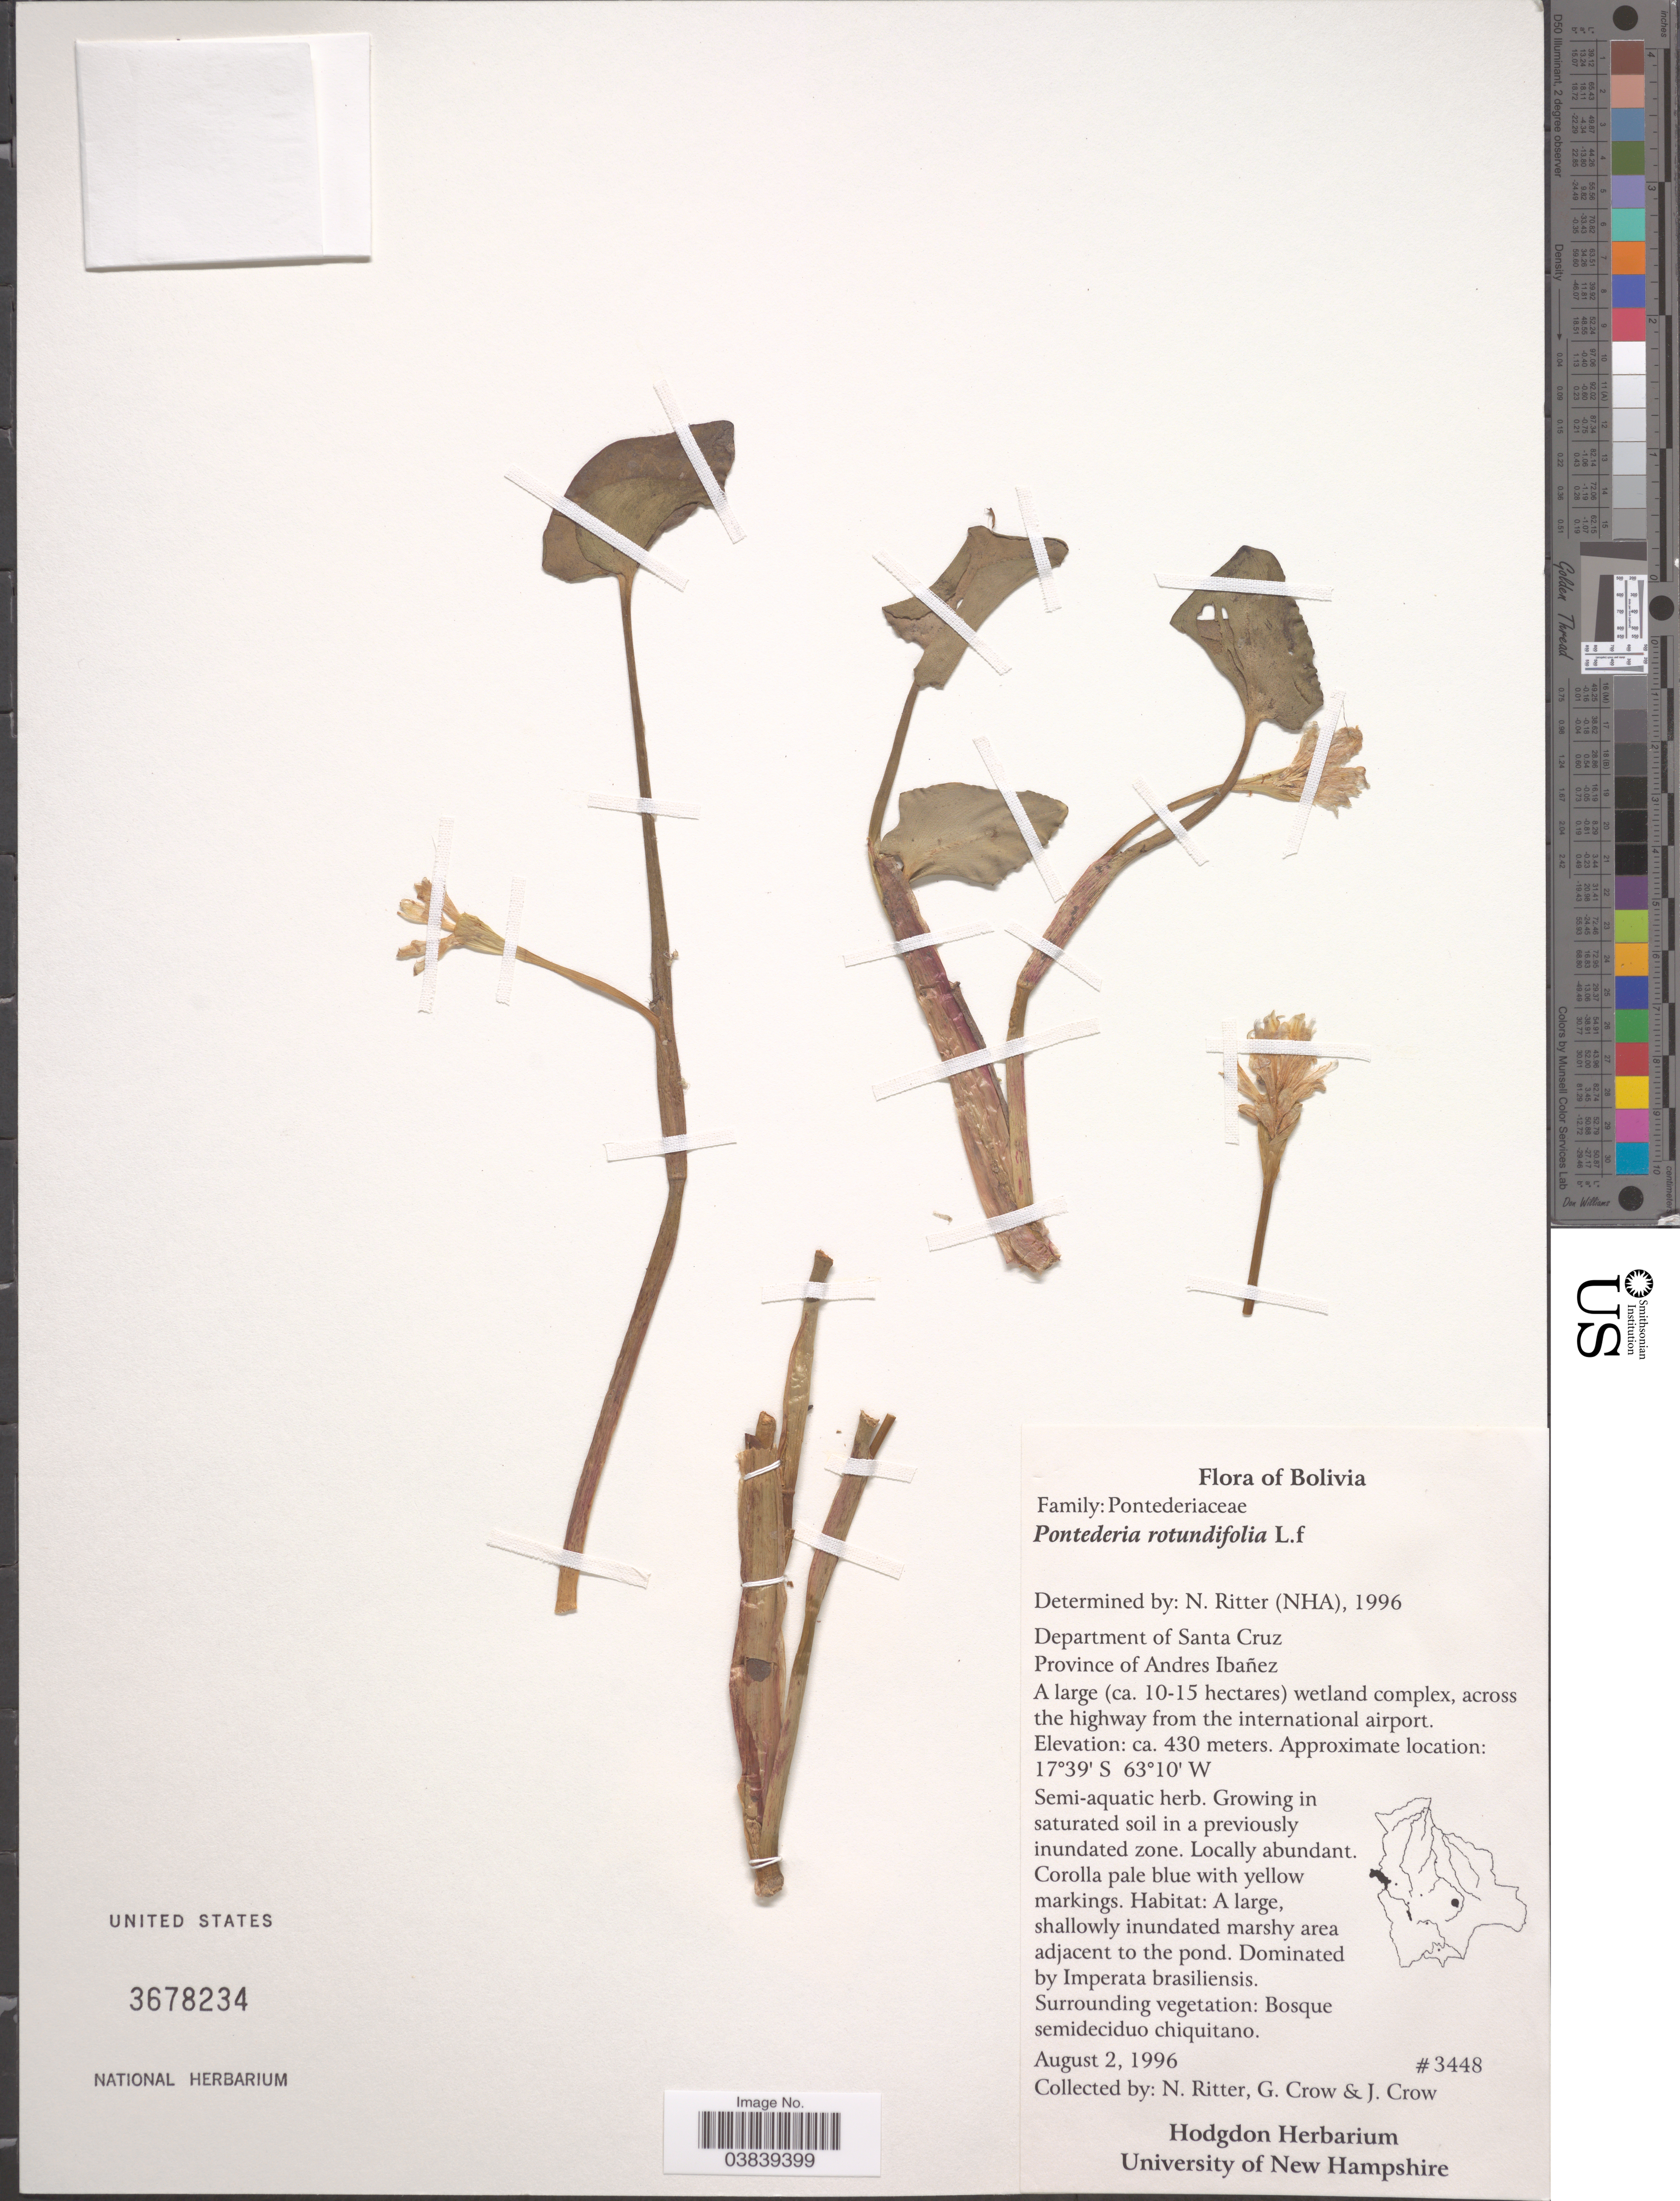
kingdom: Plantae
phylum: Tracheophyta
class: Liliopsida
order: Commelinales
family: Pontederiaceae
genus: Pontederia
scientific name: Pontederia rotundifolia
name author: L. f.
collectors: N. Ritter, G. Crow & J. Crow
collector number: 3448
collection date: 1996-08-02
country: Bolivia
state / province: Santa Cruz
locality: Department of Santa Cruz. Province of Andres Ibañez.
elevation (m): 430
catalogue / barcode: US 3678234